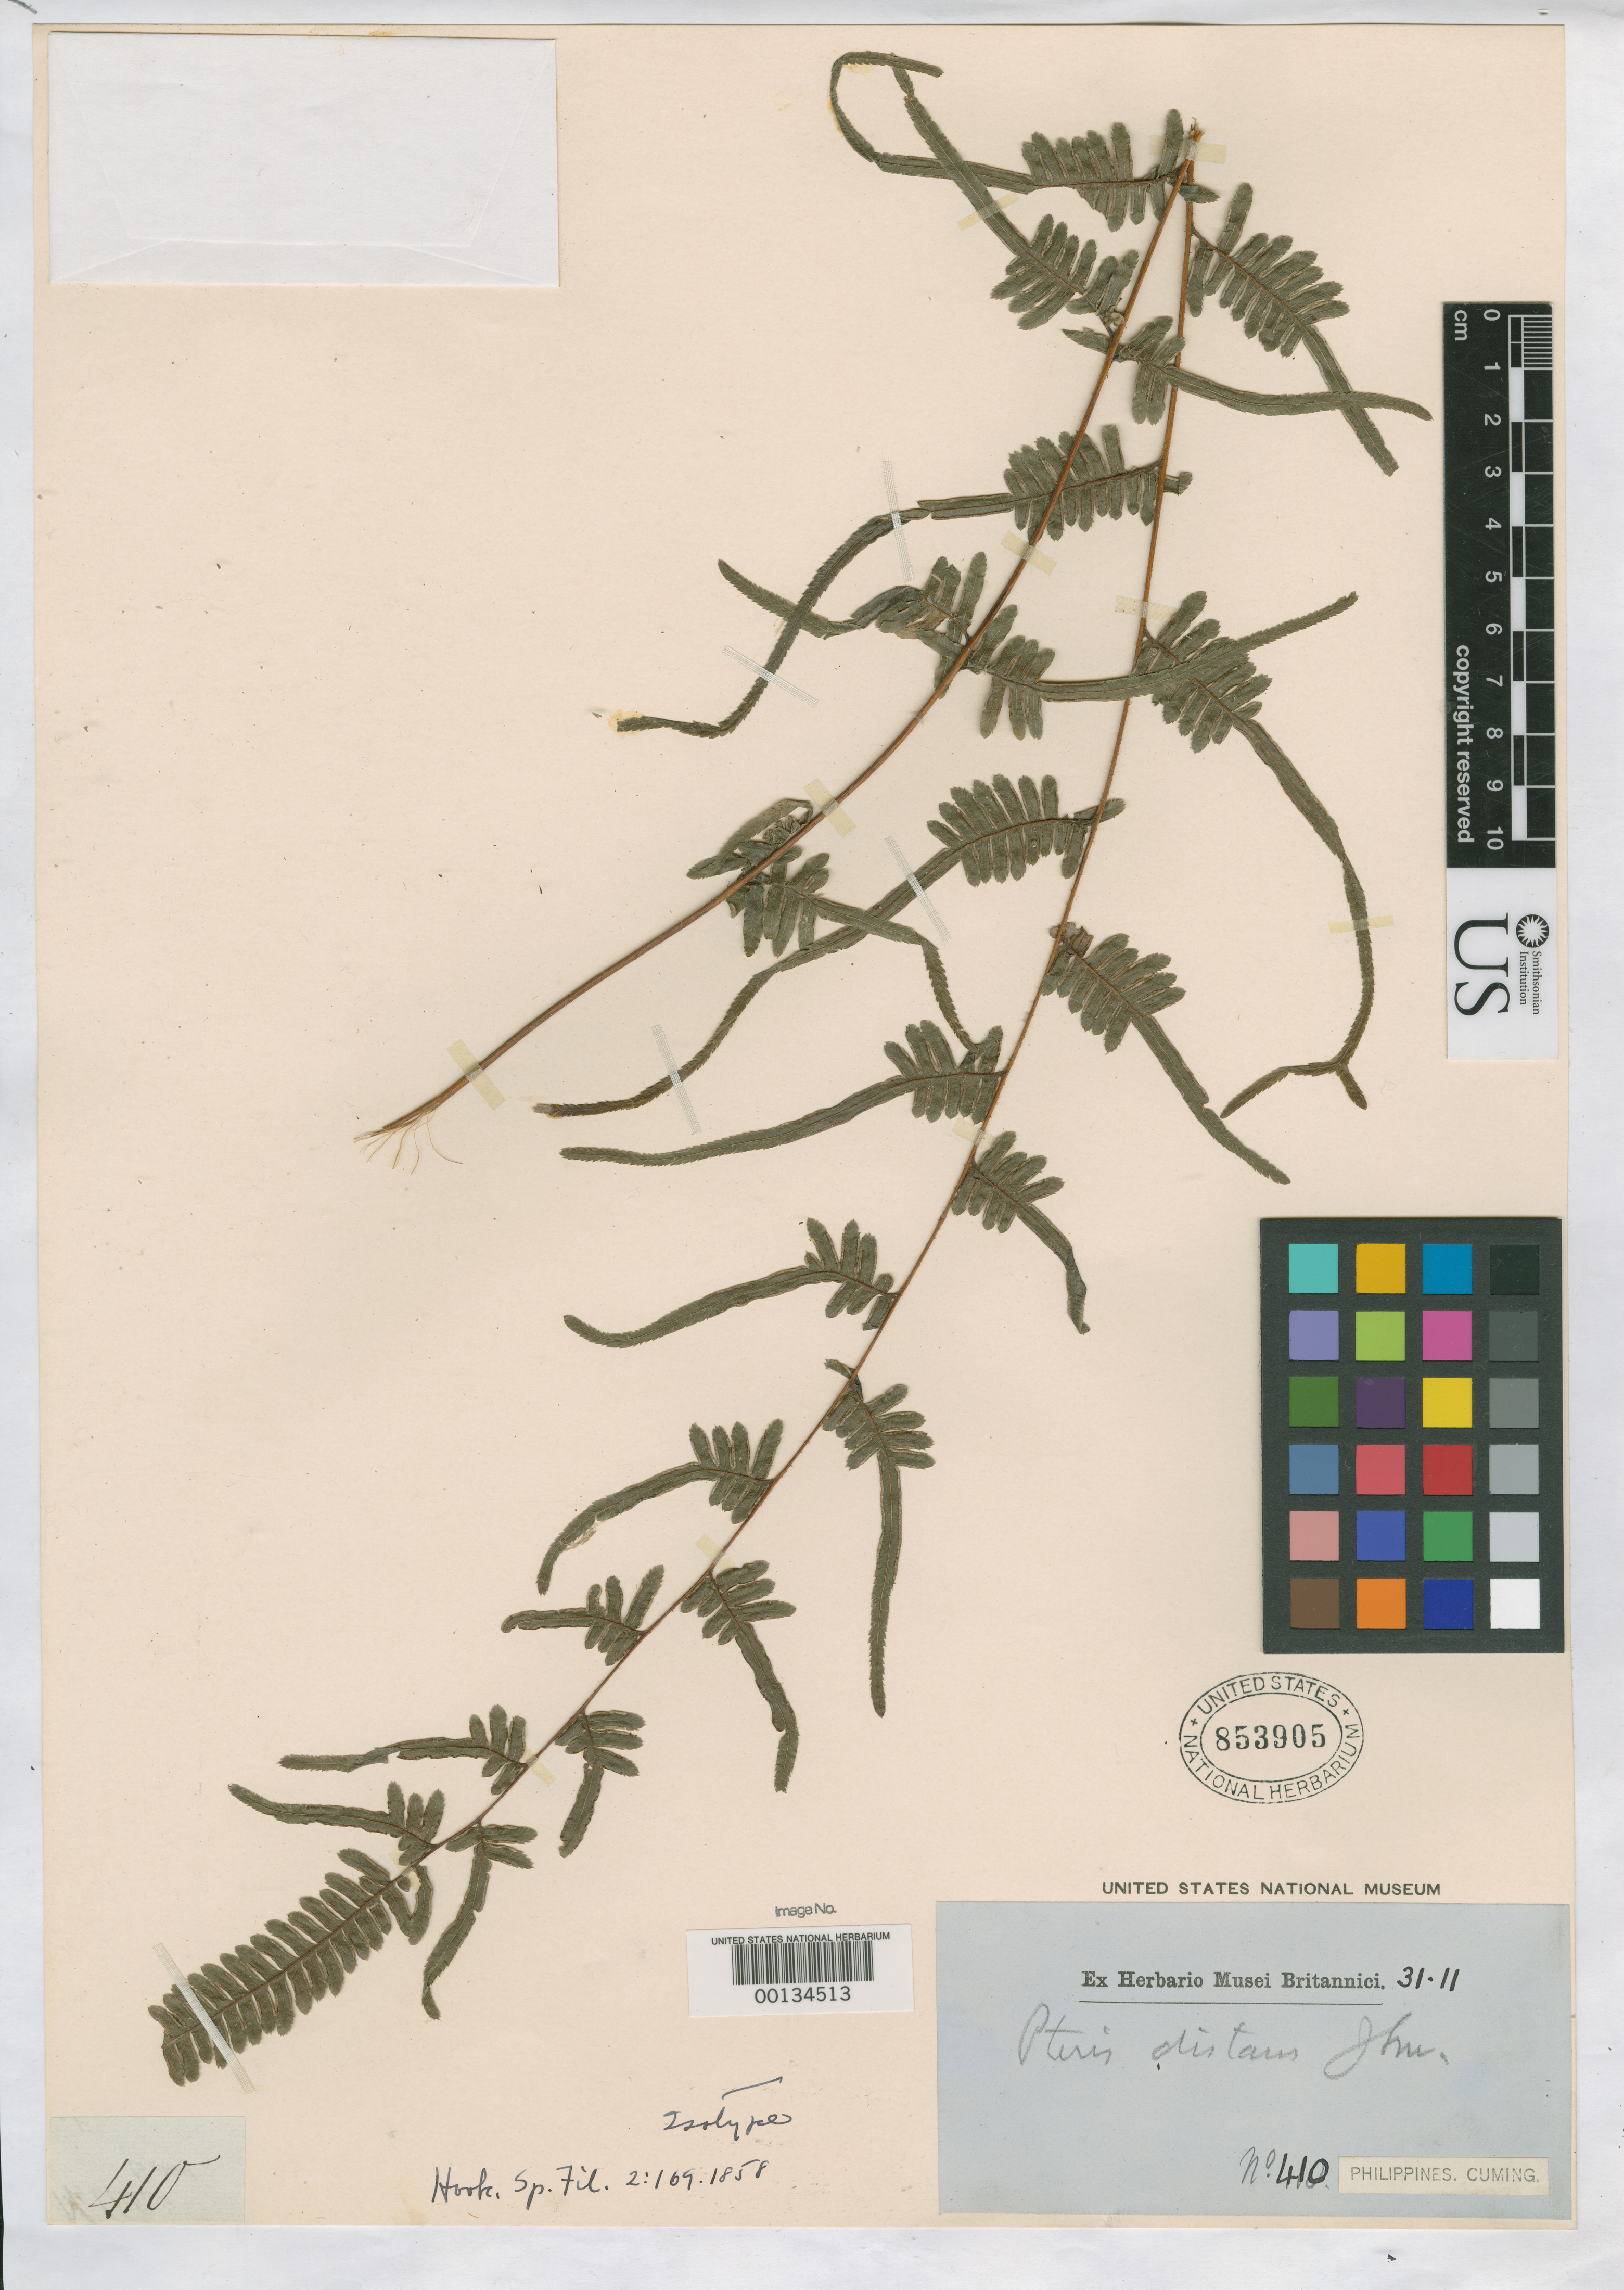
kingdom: Plantae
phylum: Tracheophyta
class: Polypodiopsida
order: Polypodiales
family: Pteridaceae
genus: Pteris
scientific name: Pteris distans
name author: J. Sm. in Hook.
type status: Type Collection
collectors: H. Cuming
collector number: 410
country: Philippines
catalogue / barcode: US 853905